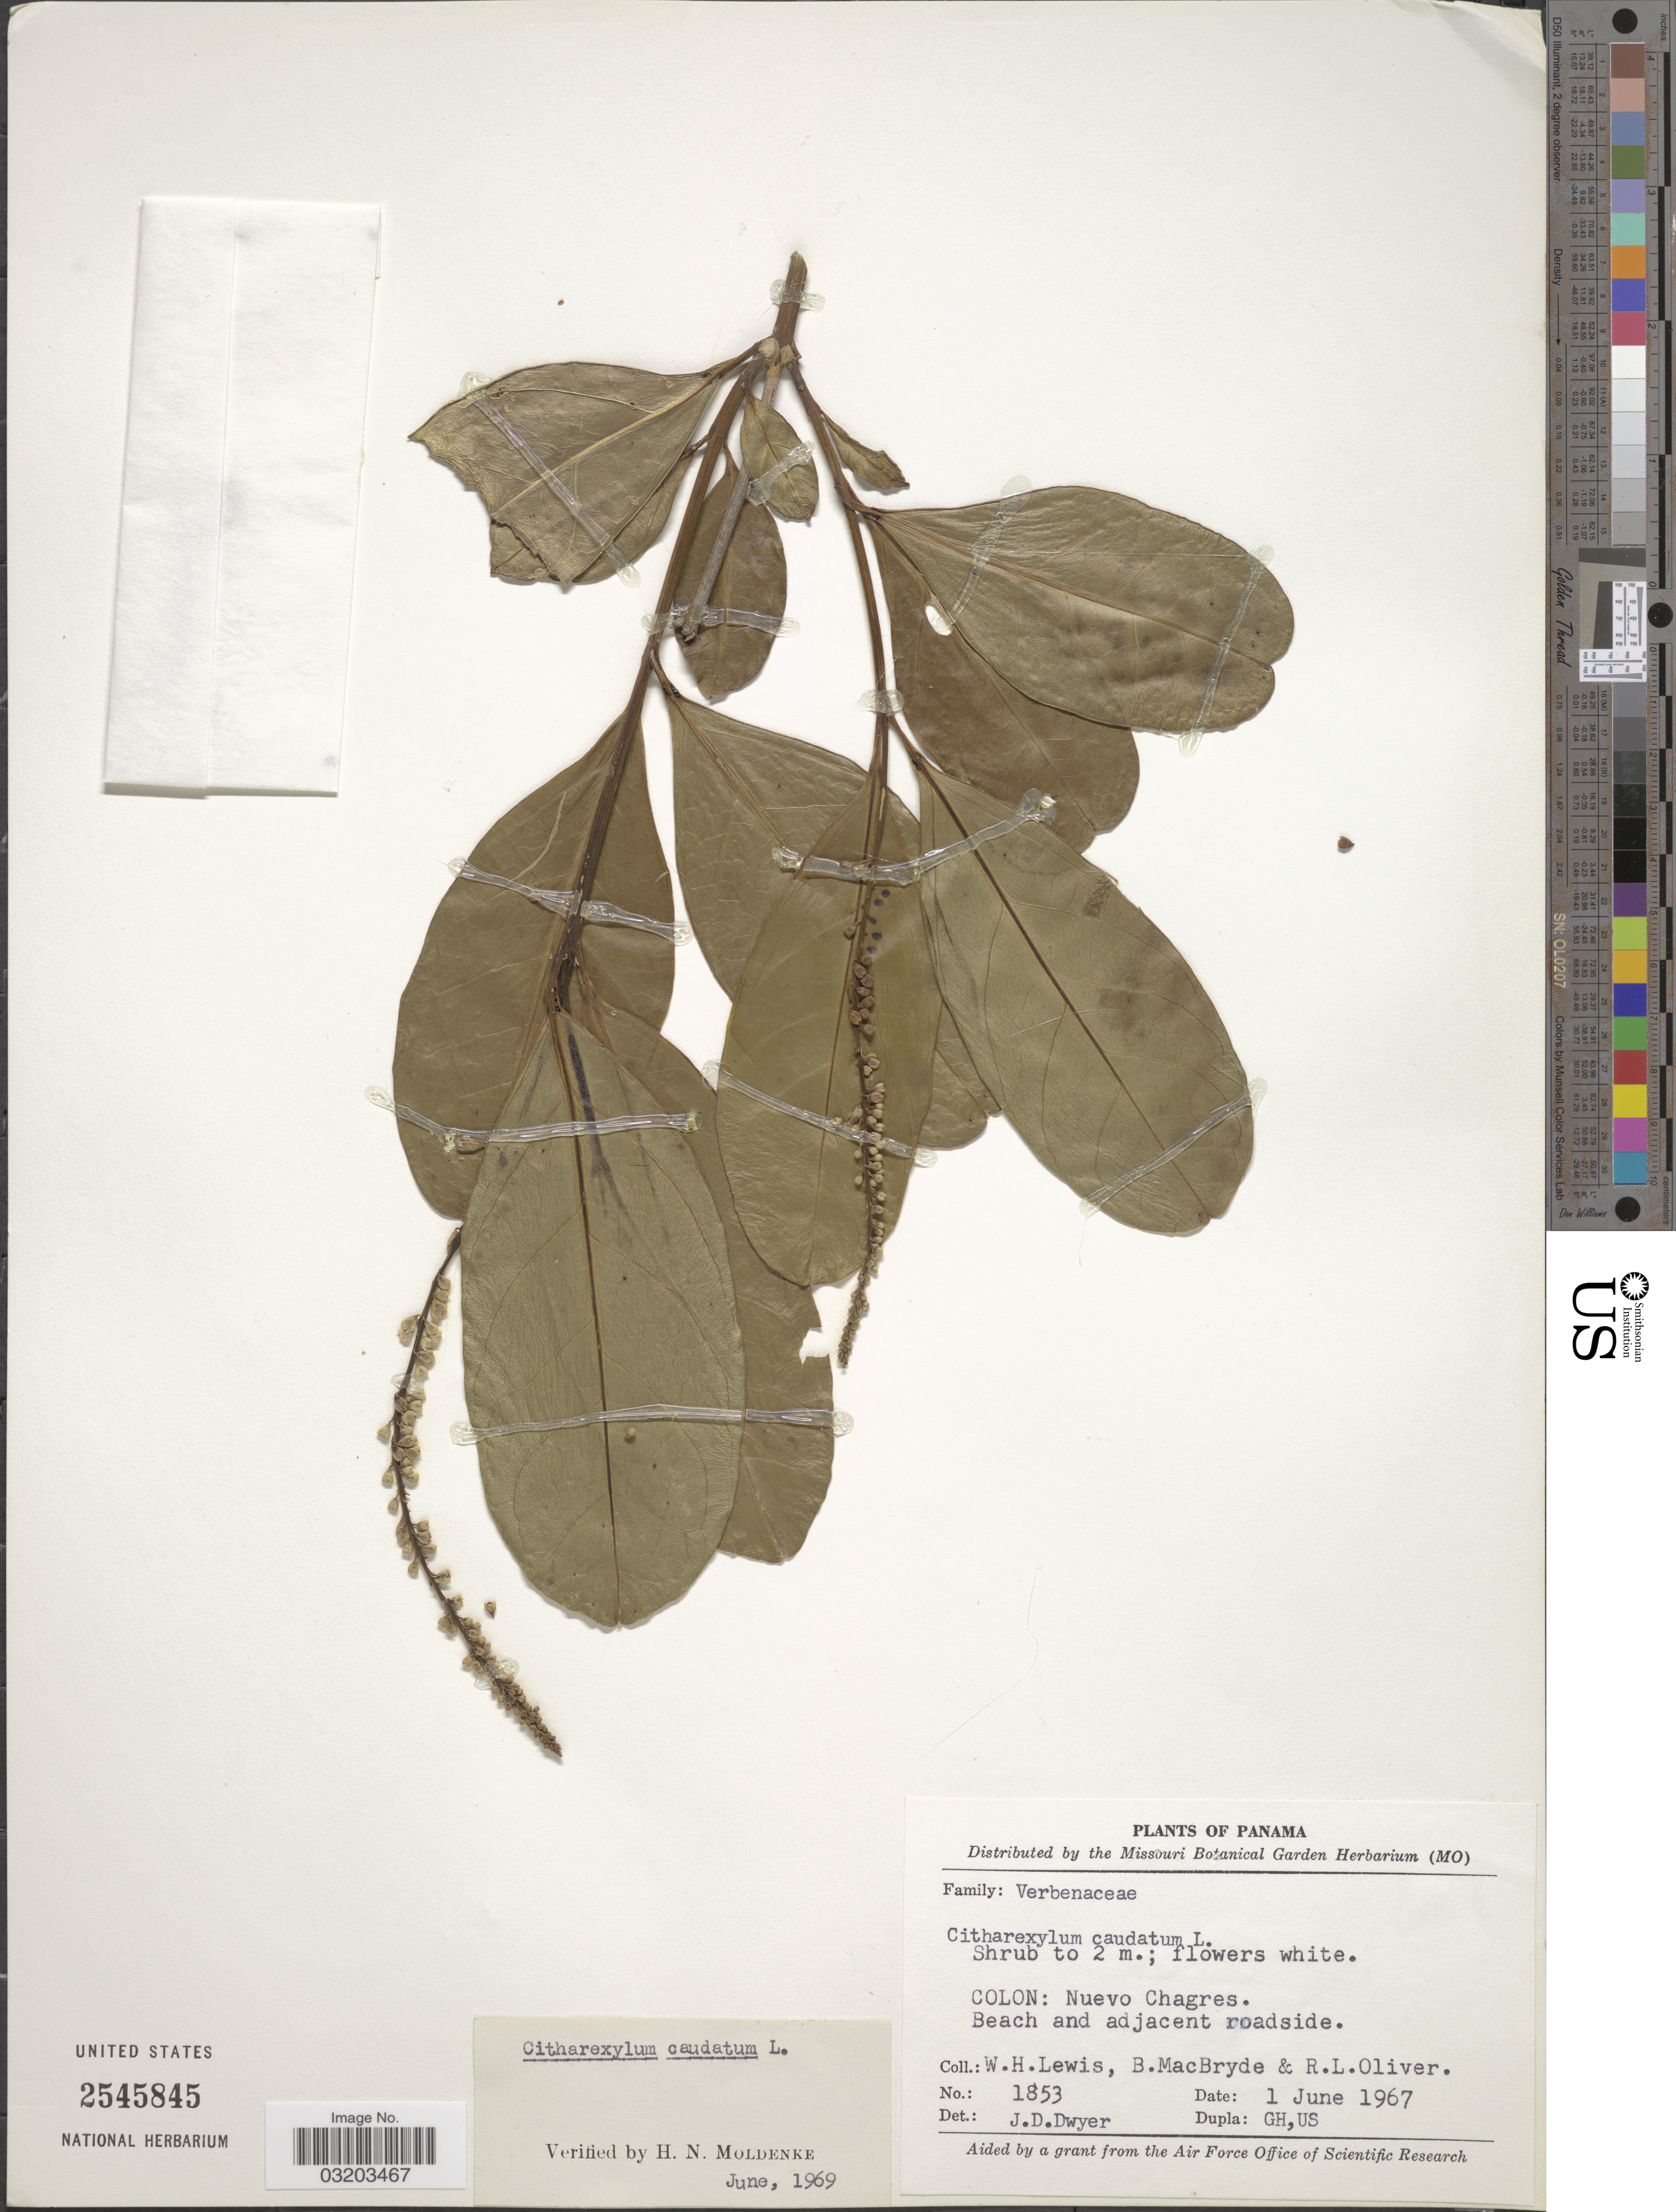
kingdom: Plantae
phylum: Tracheophyta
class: Magnoliopsida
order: Lamiales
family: Verbenaceae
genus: Citharexylum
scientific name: Citharexylum caudatum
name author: L.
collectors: W. H. Lewis, B. MacBryde & R. Oliver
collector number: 1853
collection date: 1967-06-01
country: Panama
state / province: Colón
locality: Nuevo Chagres. Beach and adjacent roadside.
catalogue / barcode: US 2545845